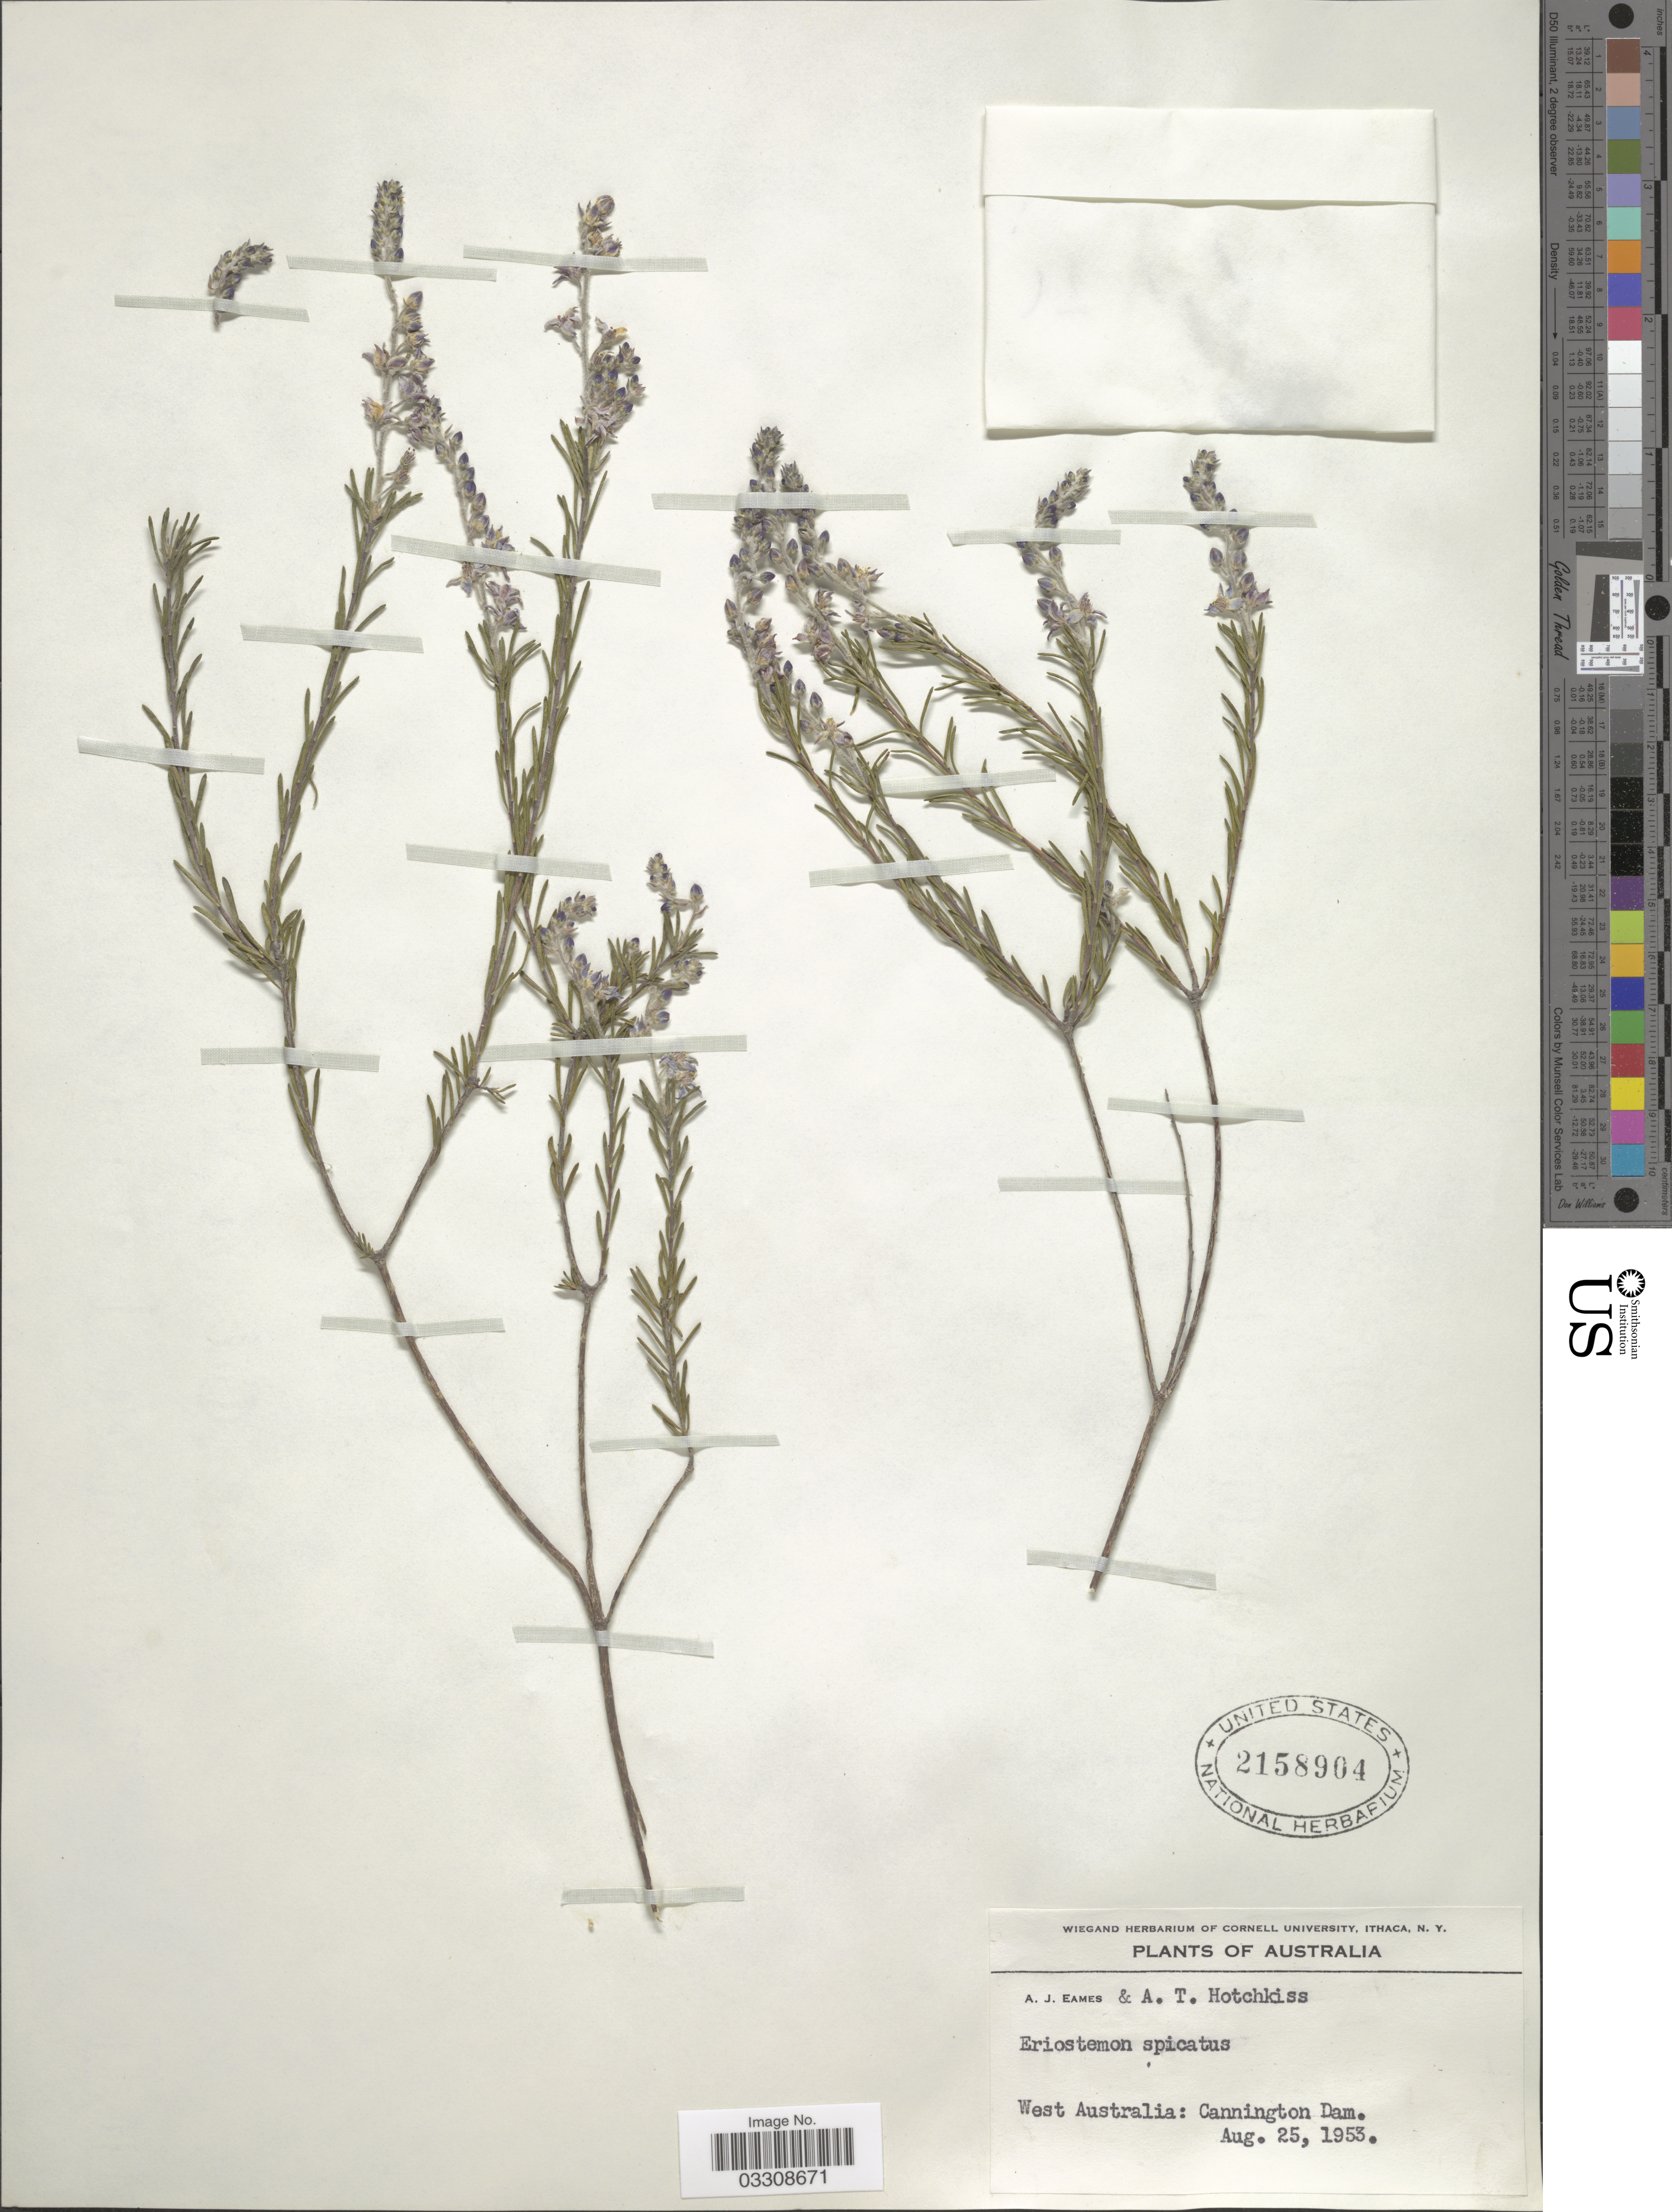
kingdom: Plantae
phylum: Tracheophyta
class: Magnoliopsida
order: Sapindales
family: Rutaceae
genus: Eriostemon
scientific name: Eriostemon spicatus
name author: A. Rich.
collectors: A. J. Eames & A. Hotchkiss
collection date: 1953-08-25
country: Australia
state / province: Western Australia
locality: West Australia: Cannington Dam.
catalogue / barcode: US 2158904